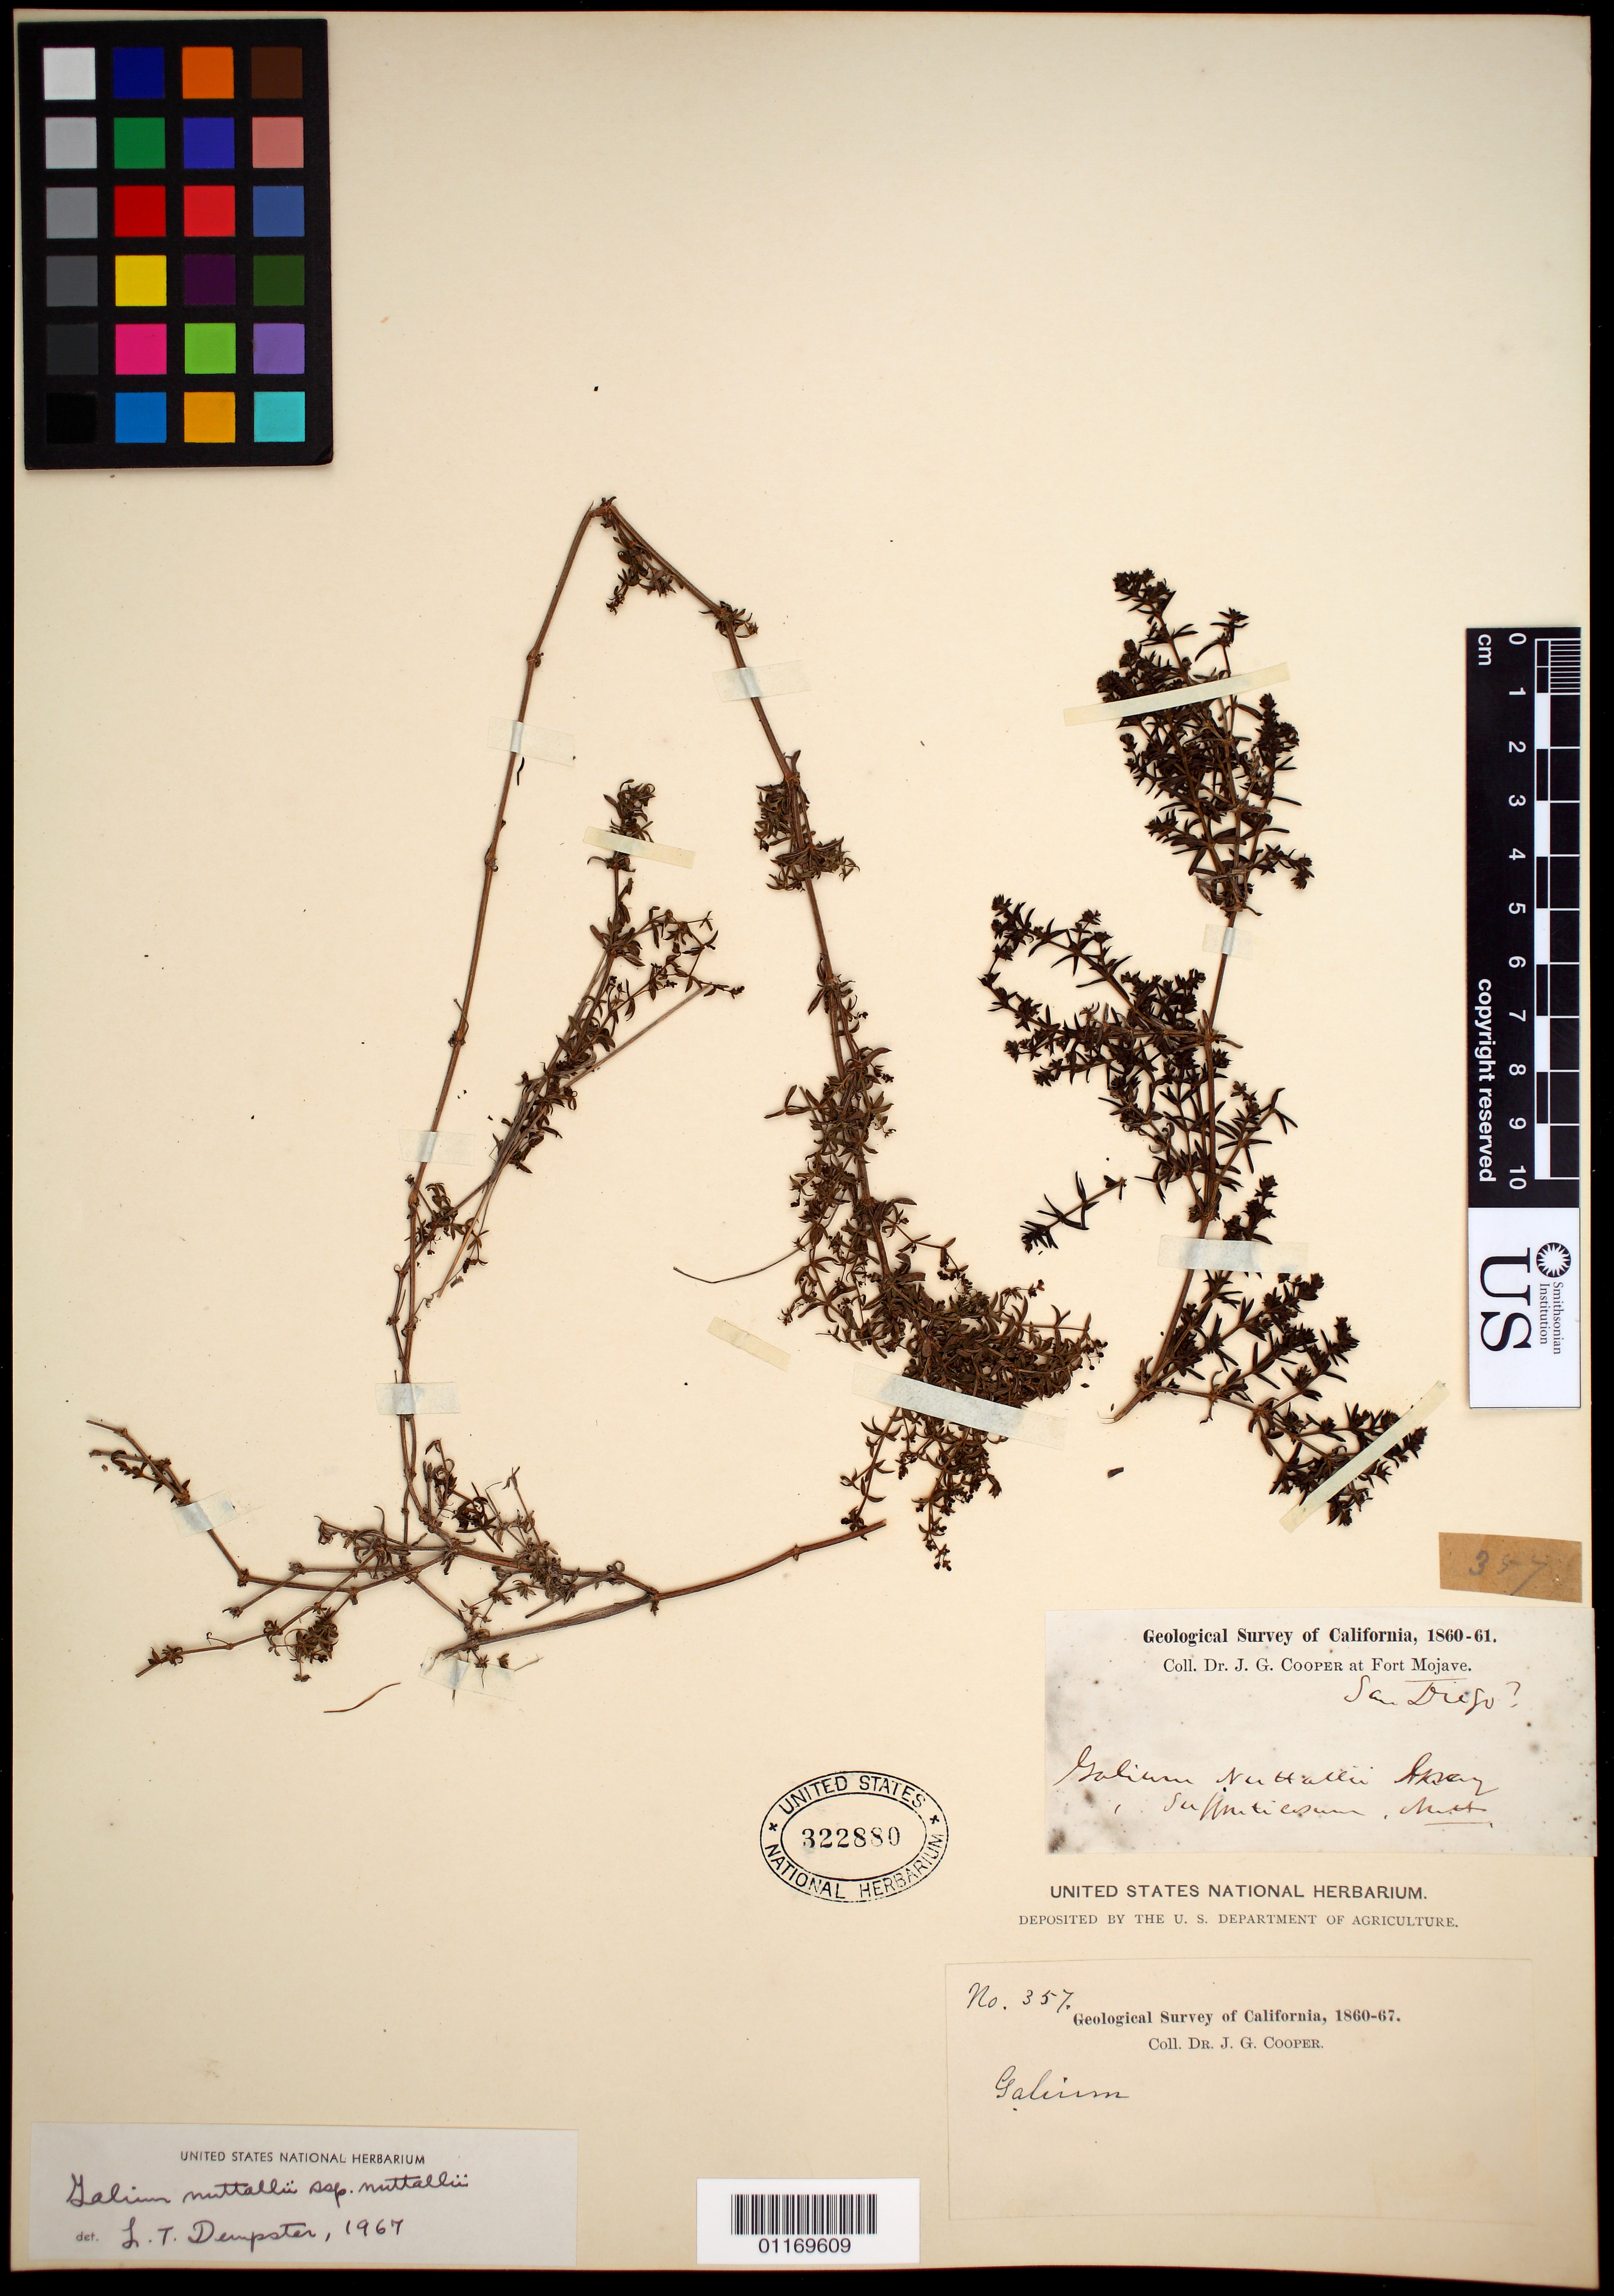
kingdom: Plantae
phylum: Tracheophyta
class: Magnoliopsida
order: Gentianales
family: Rubiaceae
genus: Galium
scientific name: Galium nuttallii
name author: A. Gray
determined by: Dempster, L. T.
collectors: J. G. Cooper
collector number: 357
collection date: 1860/1861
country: United States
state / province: California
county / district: San Bernardino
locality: at Fort Mojave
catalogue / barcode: US 322880